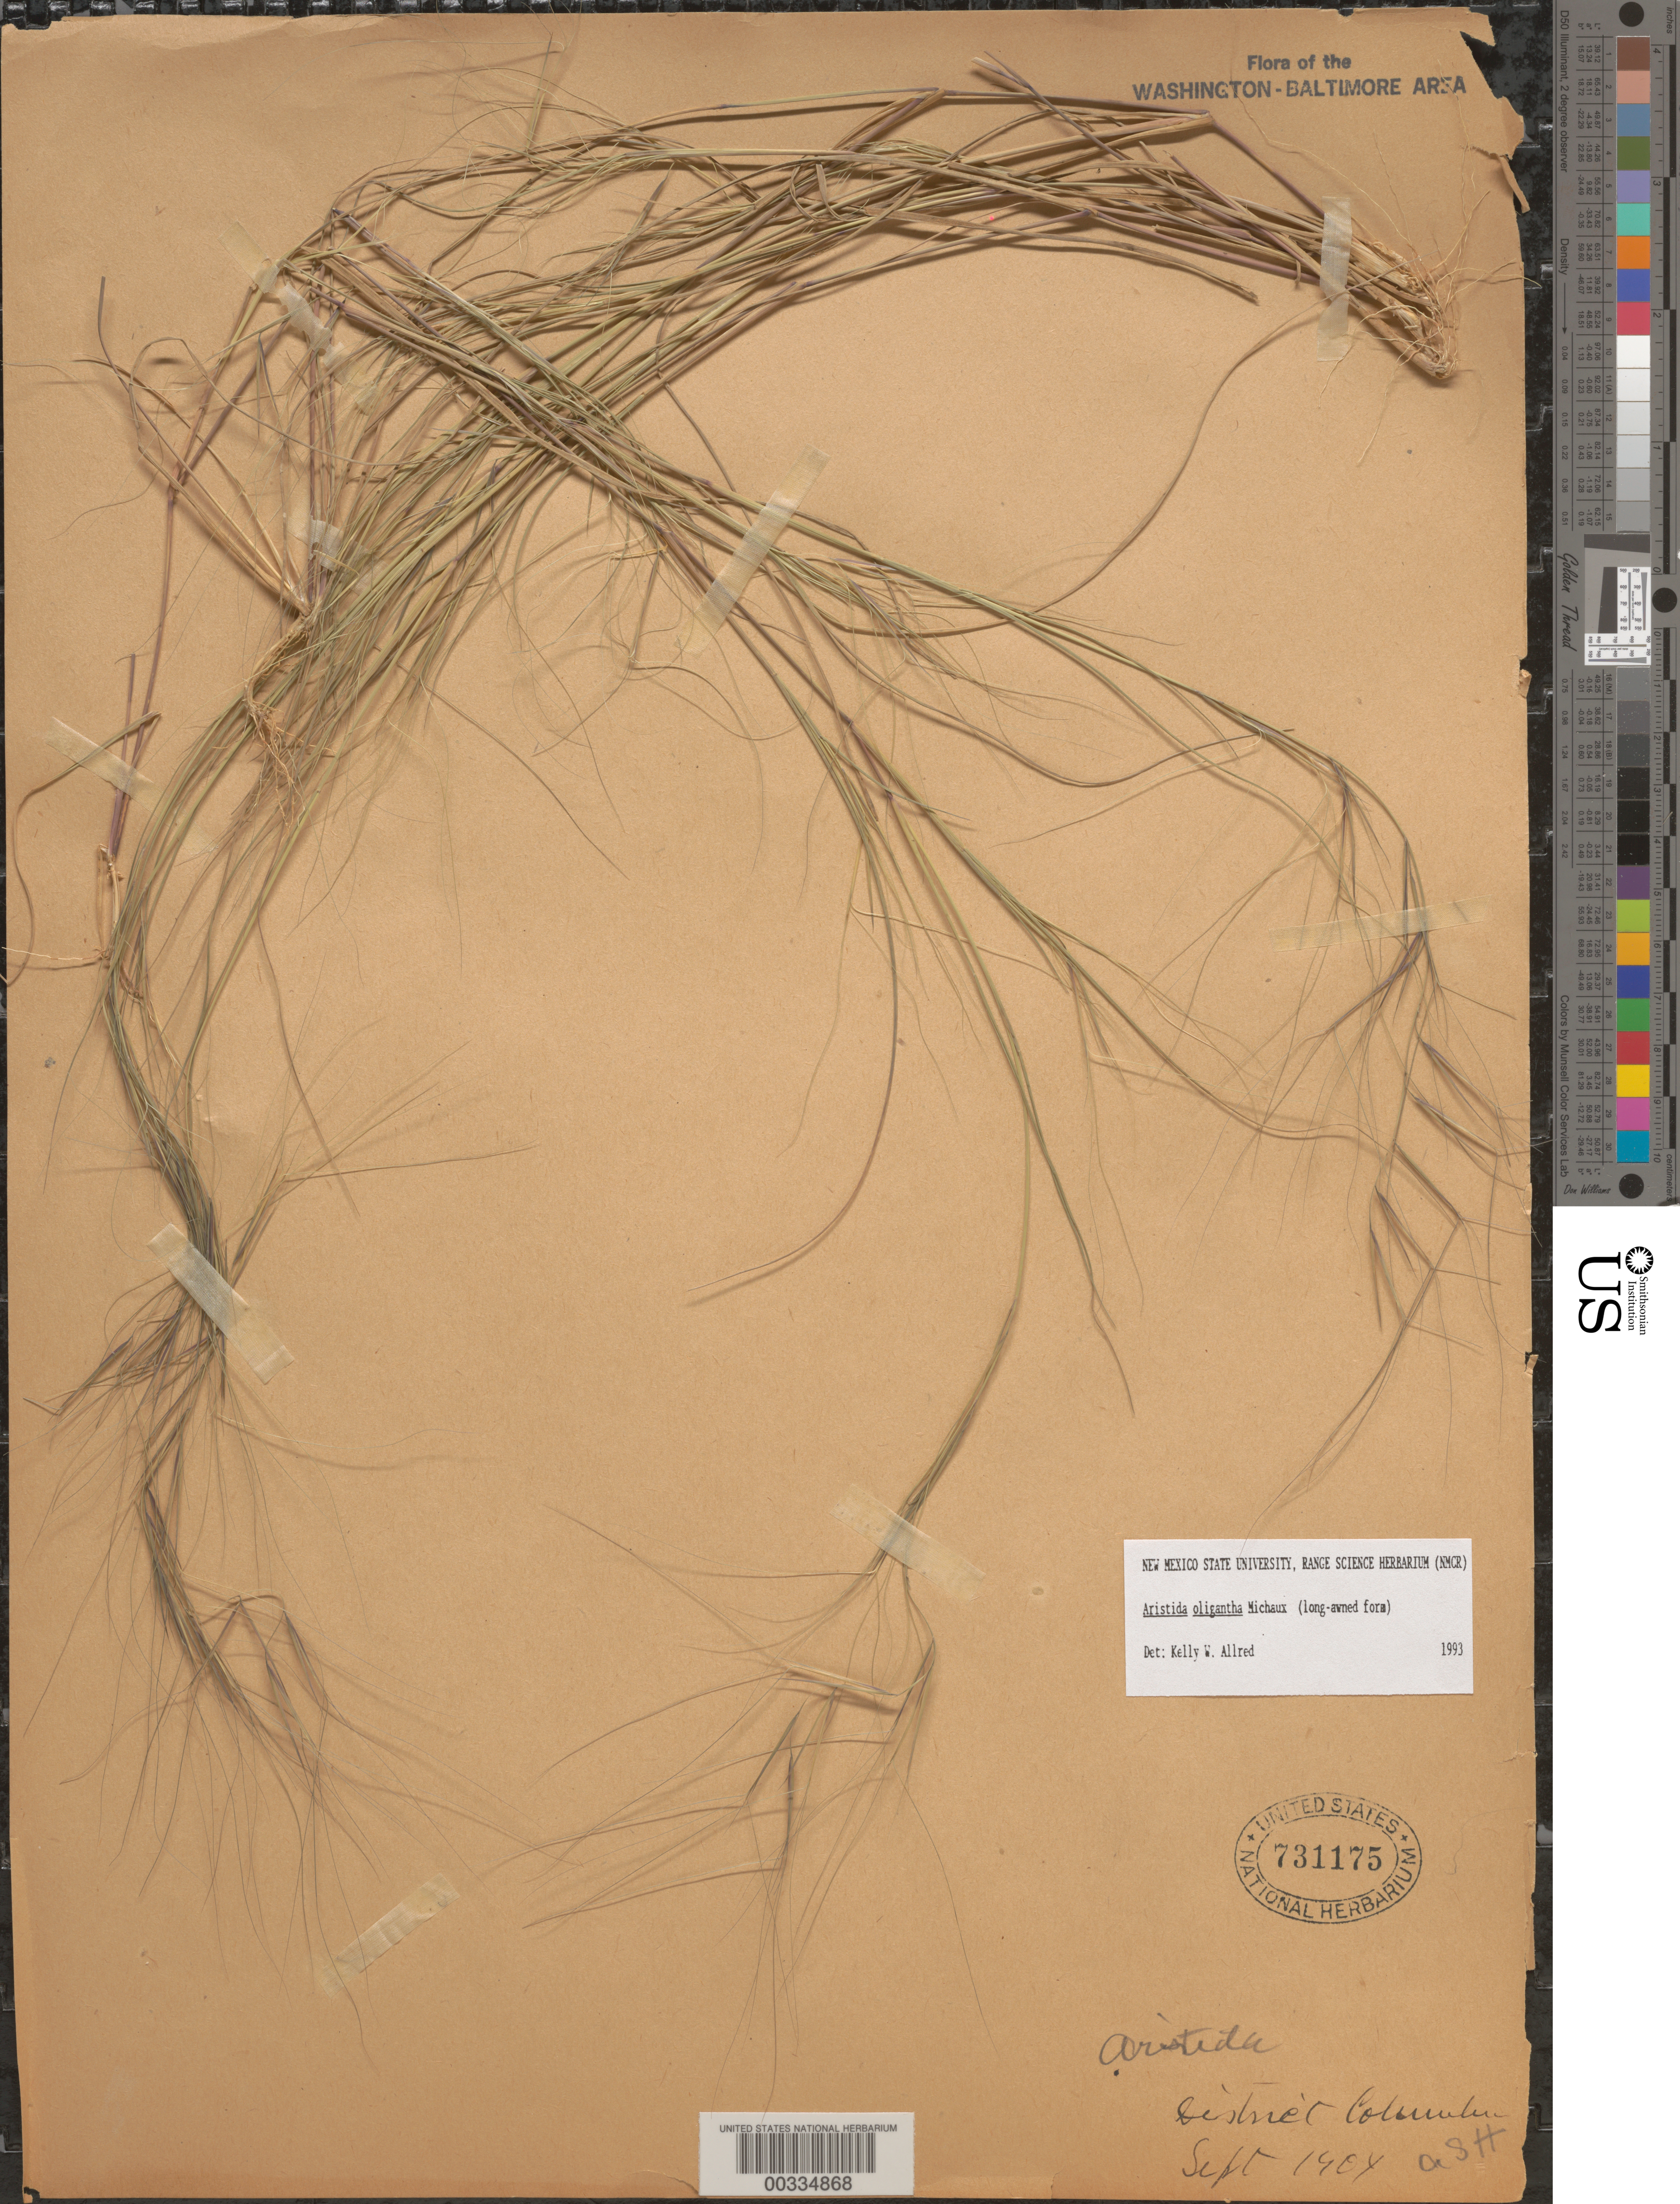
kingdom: Plantae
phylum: Tracheophyta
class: Liliopsida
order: Poales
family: Poaceae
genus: Aristida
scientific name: Aristida oligantha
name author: Michx.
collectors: A. S. Hitchcock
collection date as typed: Sep 1904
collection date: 1904-09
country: United States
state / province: District of Columbia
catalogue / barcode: US 731175